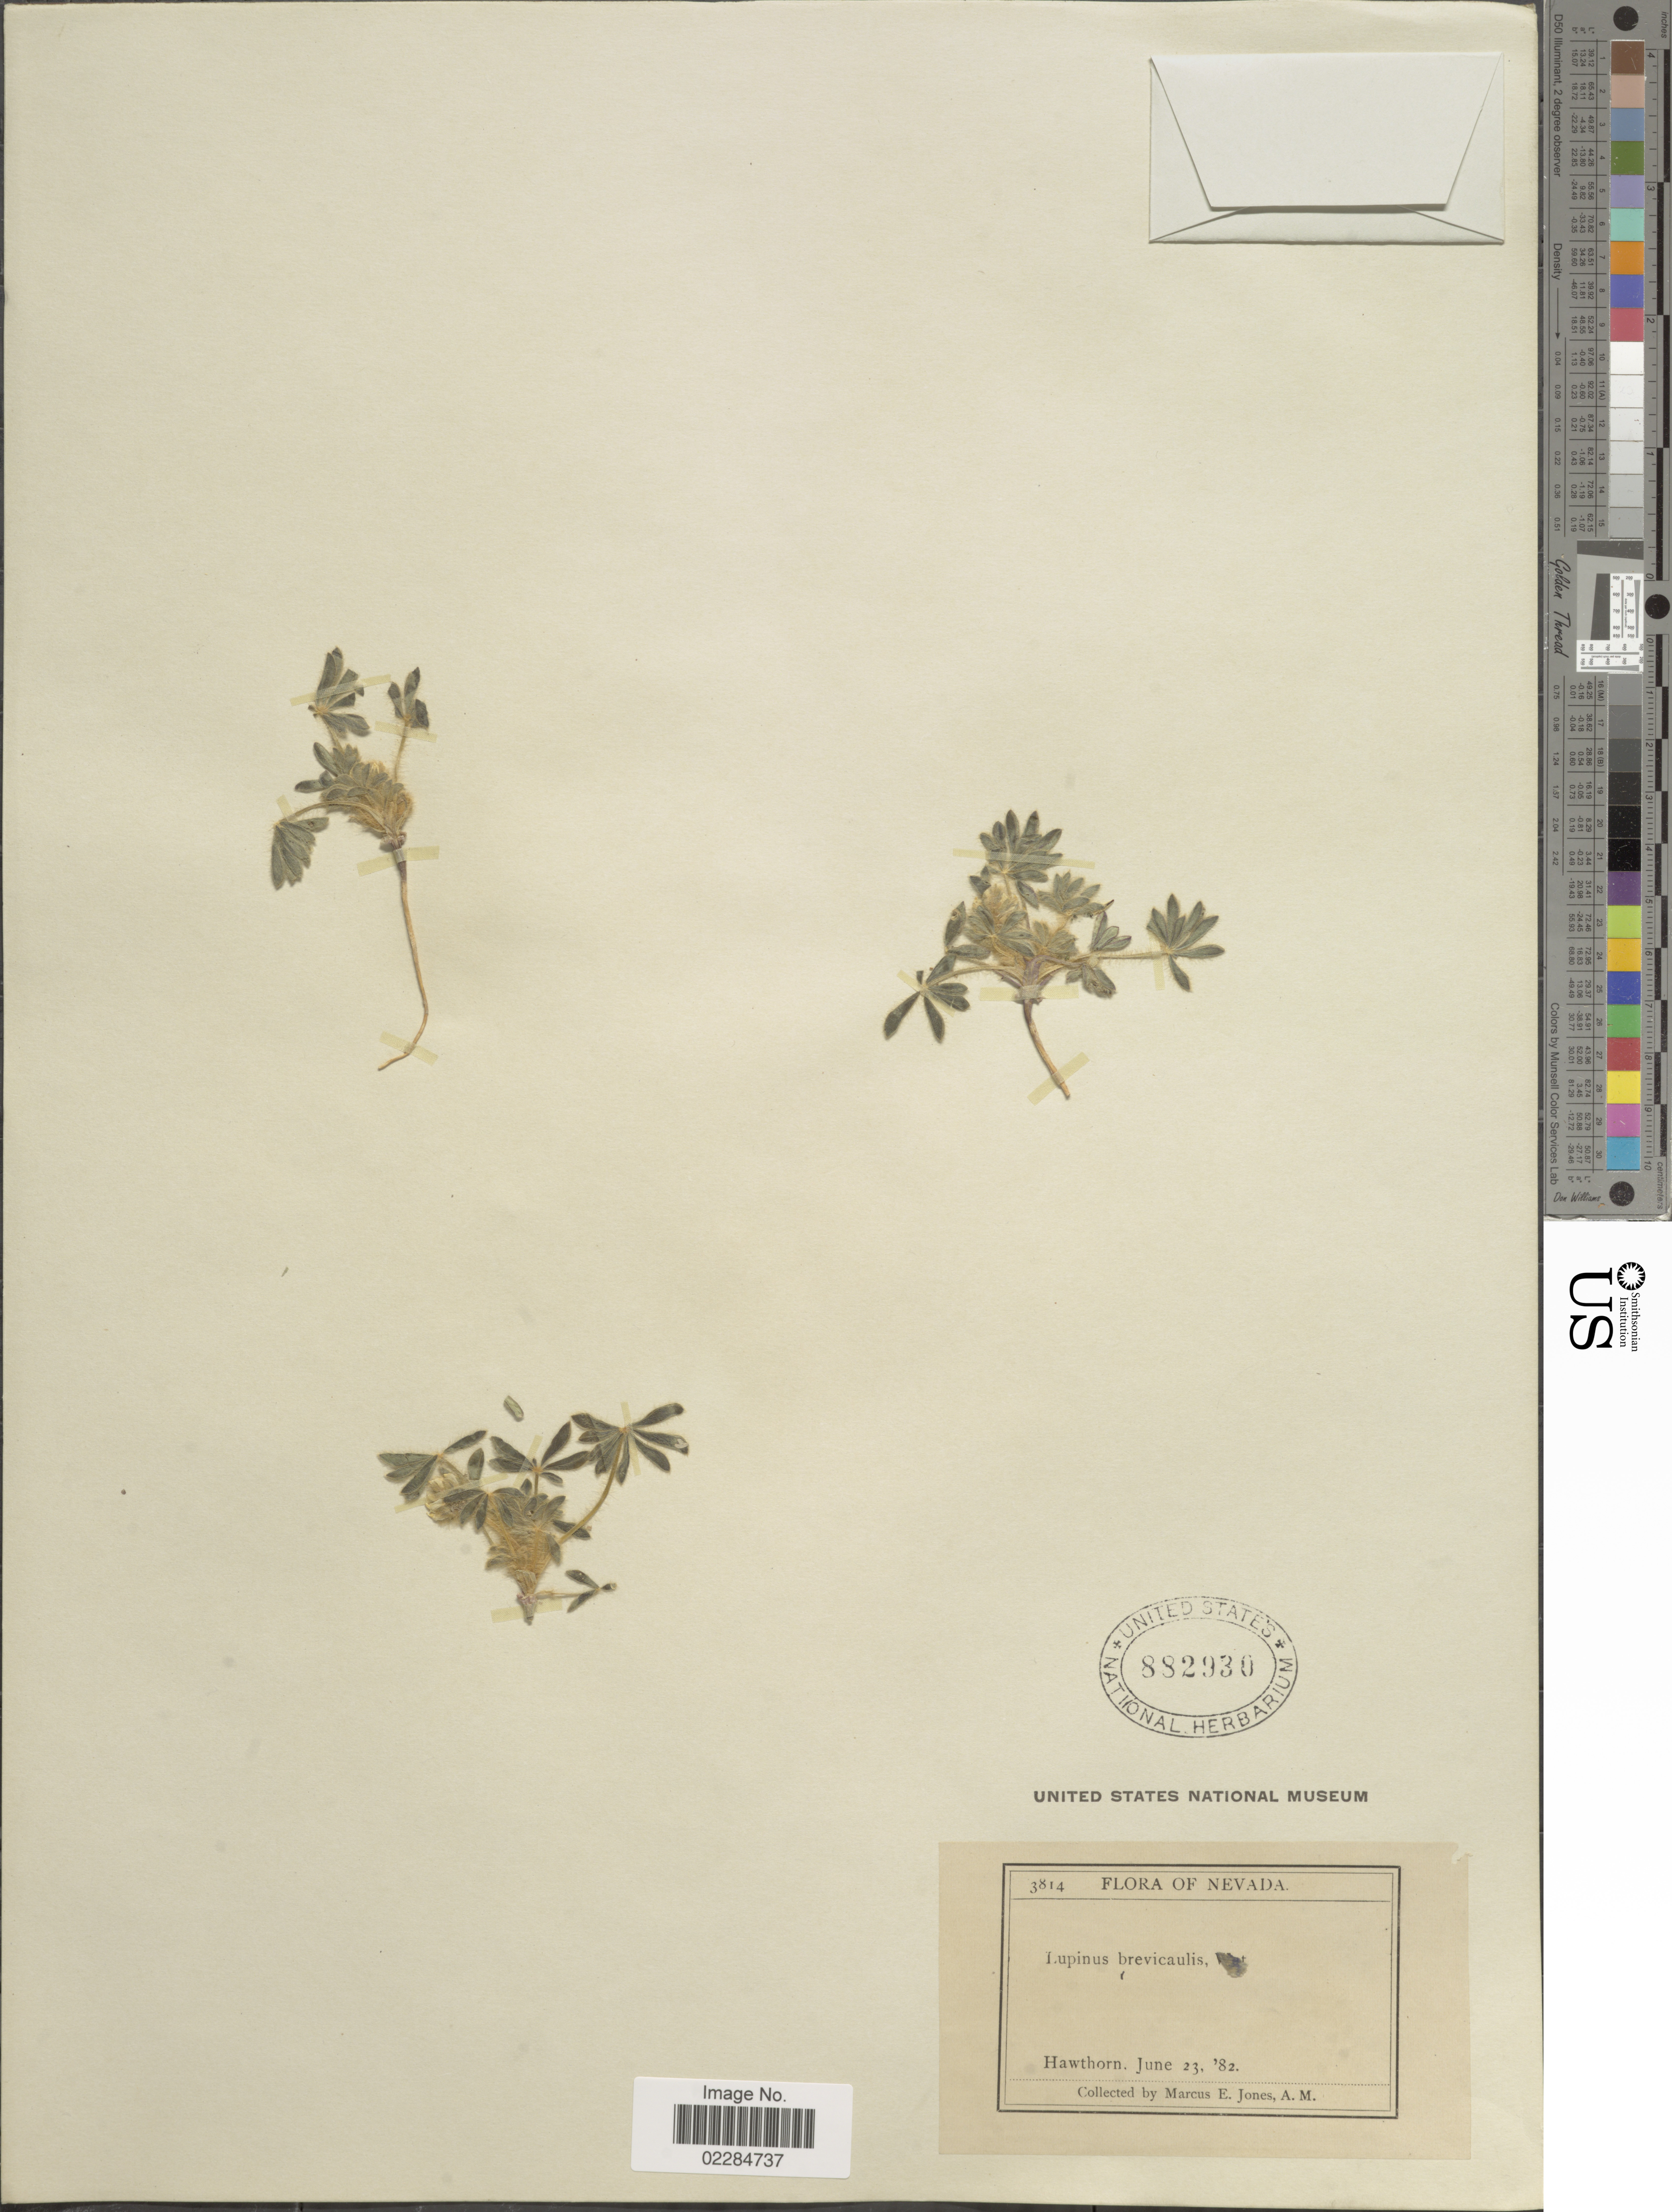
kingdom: Plantae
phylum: Tracheophyta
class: Magnoliopsida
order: Fabales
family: Fabaceae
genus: Lupinus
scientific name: Lupinus brevicaulis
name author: S. Watson in C. King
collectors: M. E. Jones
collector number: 3814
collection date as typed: Transcribed d/m/y: 23/6/82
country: United States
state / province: Nevada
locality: Hawthorn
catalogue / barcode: US 882930